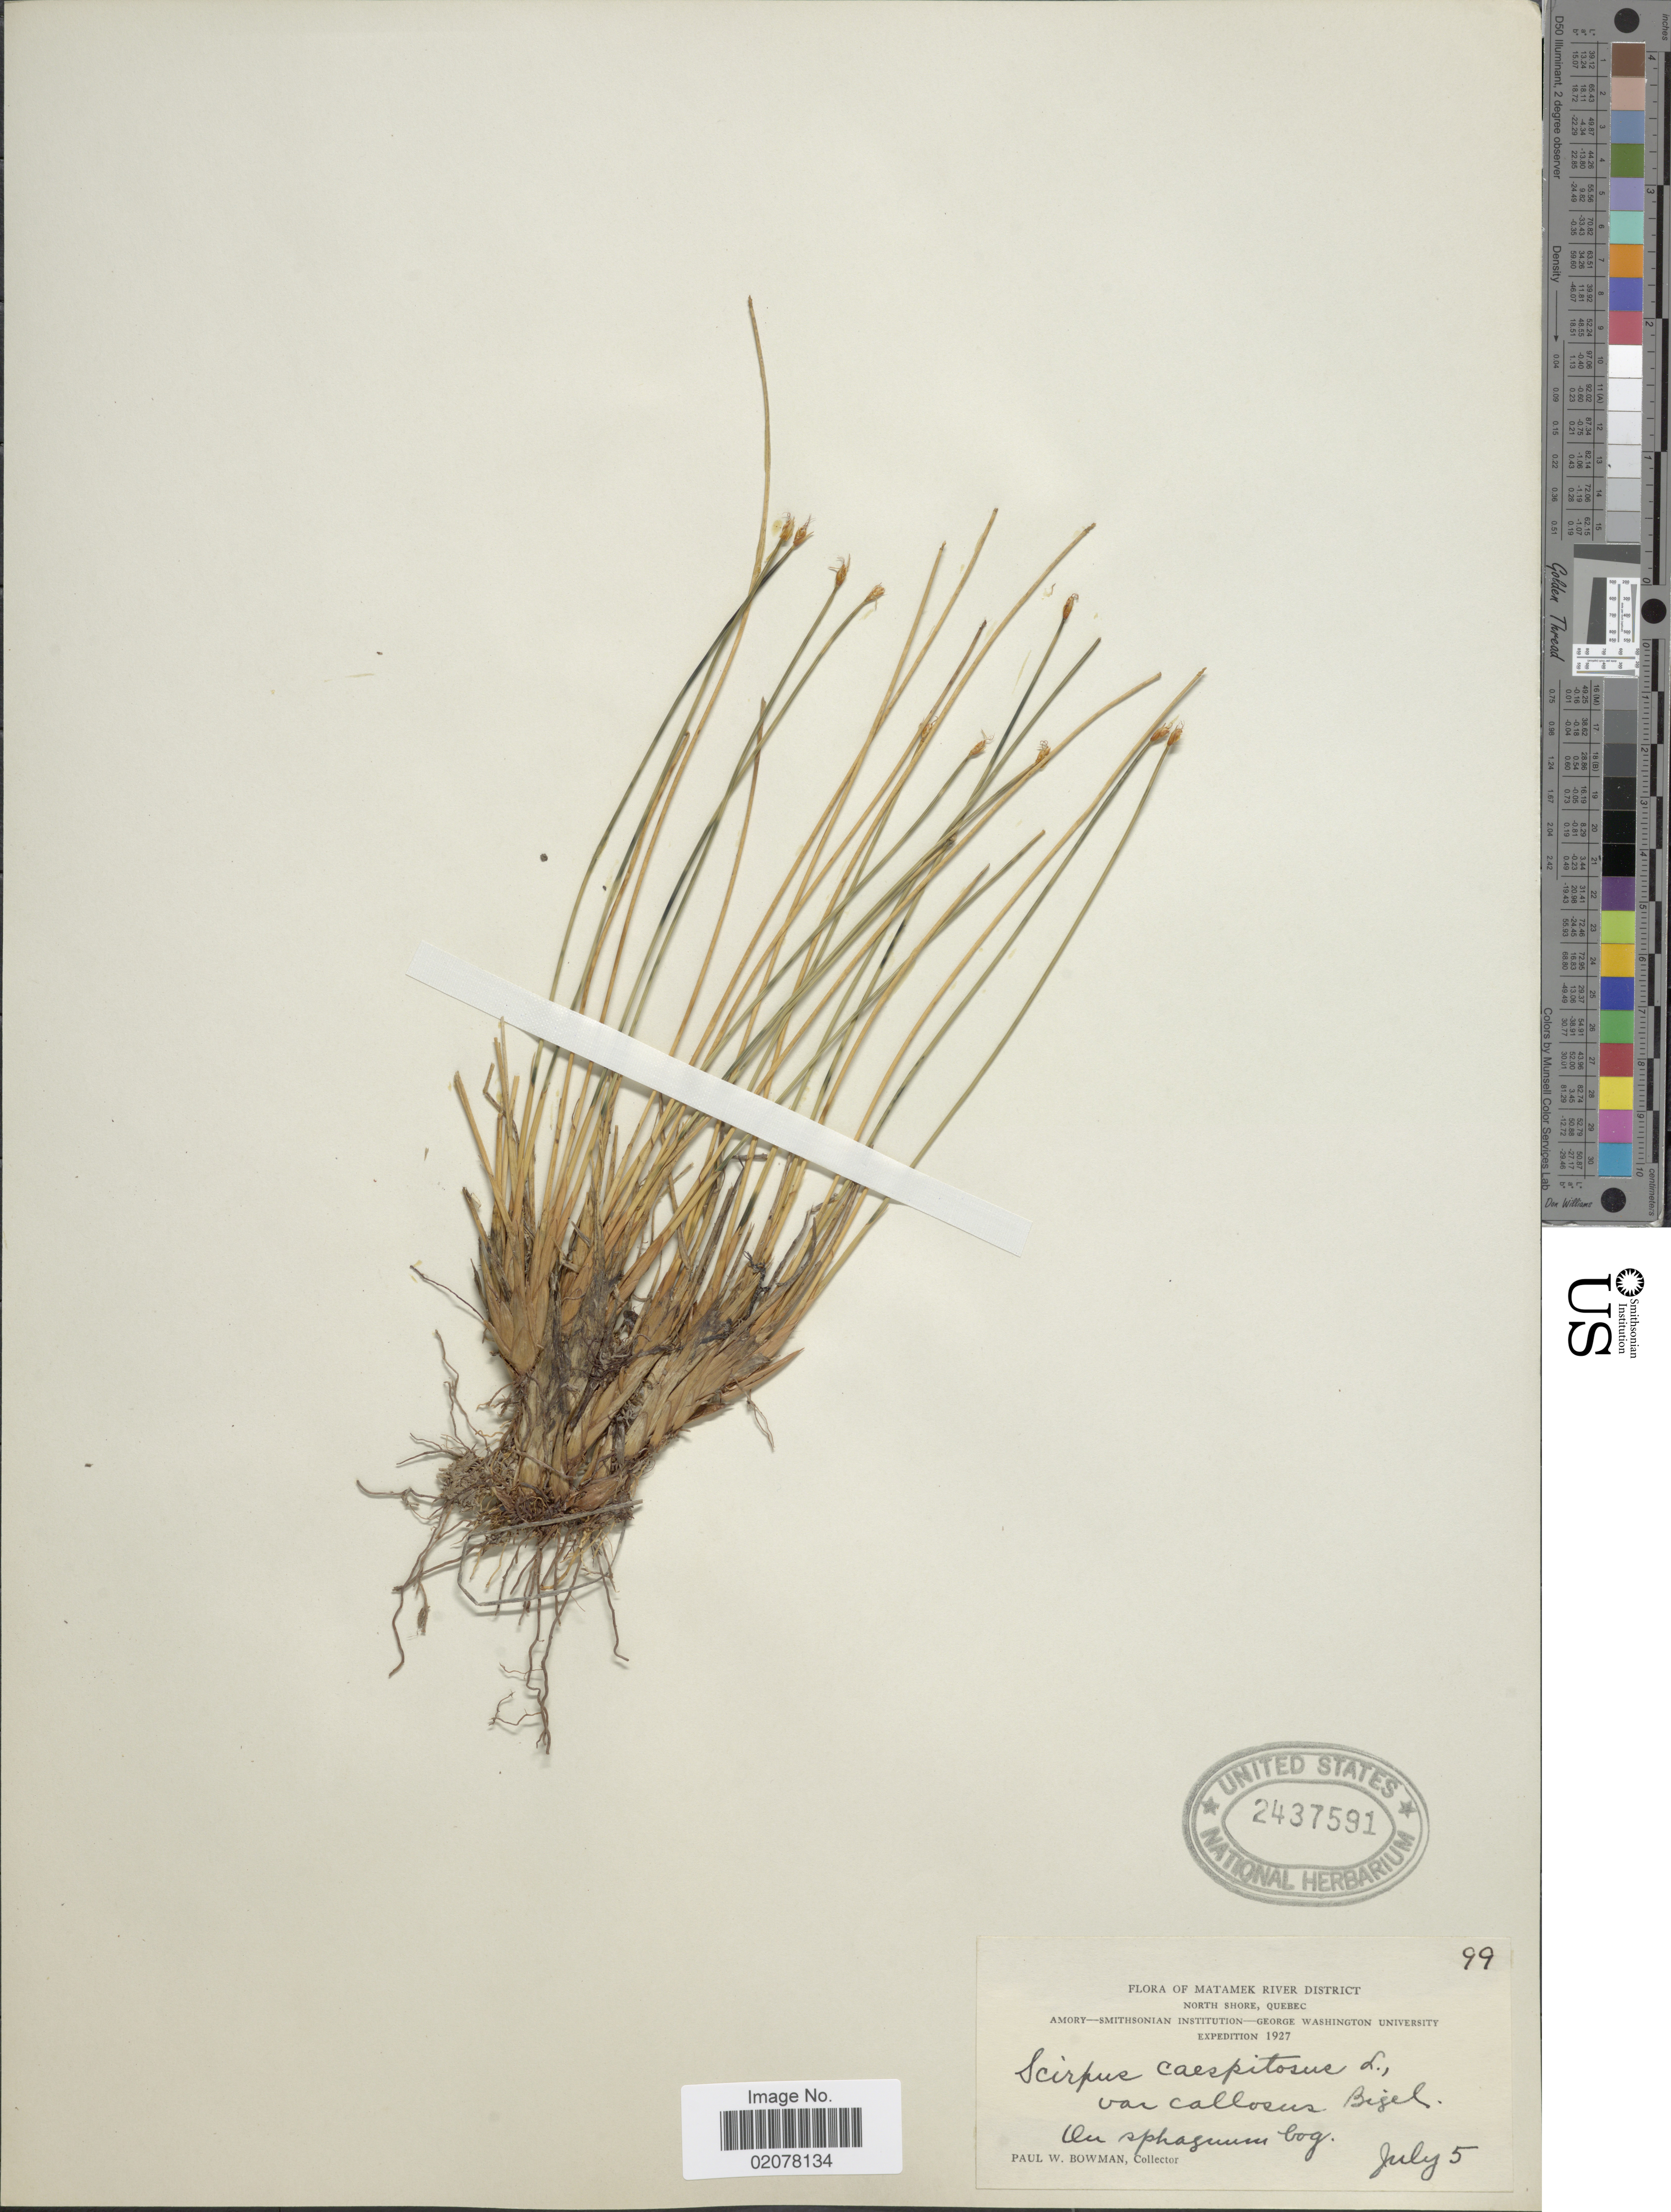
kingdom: Plantae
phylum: Tracheophyta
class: Liliopsida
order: Poales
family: Cyperaceae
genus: Trichophorum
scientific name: Trichophorum cespitosum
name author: (L.) Hartm.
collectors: P. Bowman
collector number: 99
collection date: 1927-07-05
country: Canada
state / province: Quebec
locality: Matamek River District. North Shore, Quebec.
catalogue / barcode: US 2437591